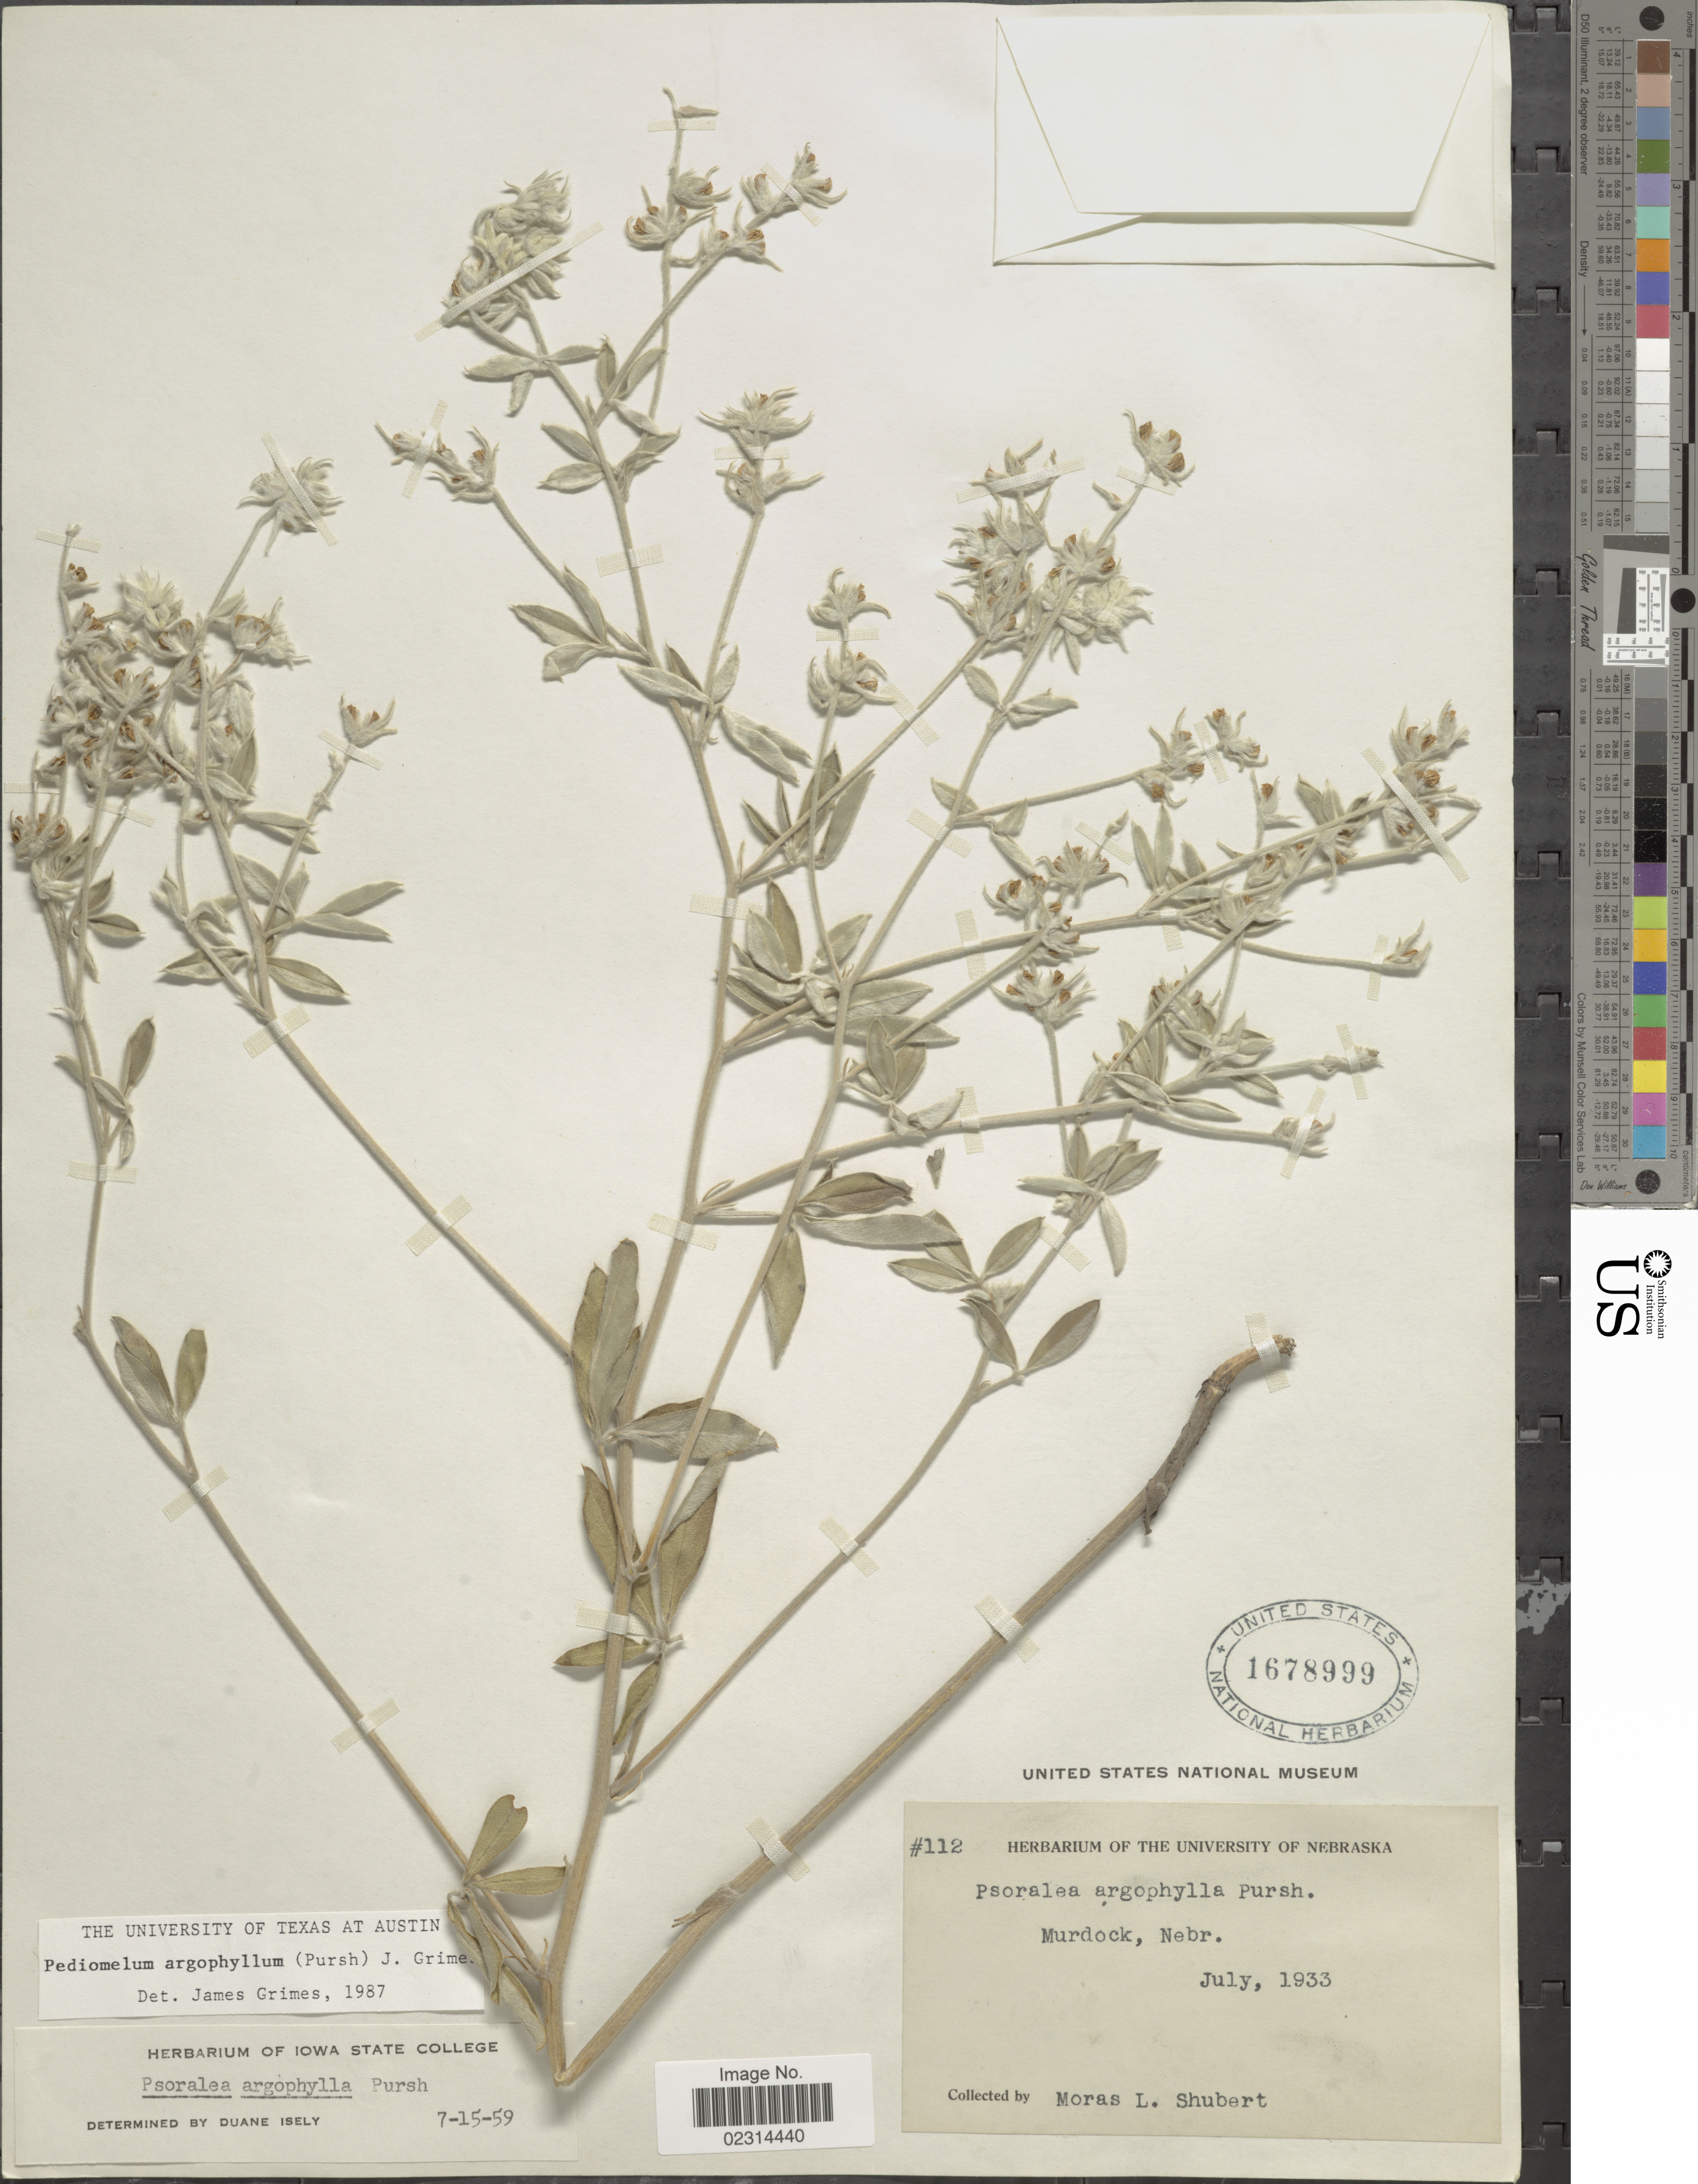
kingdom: Plantae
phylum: Tracheophyta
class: Magnoliopsida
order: Fabales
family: Fabaceae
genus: Pediomelum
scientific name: Pediomelum argophyllum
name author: (Pursh) J.W. Grimes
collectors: M. Shubert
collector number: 112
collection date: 1933-07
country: United States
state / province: Nebraska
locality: Murdock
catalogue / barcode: US 1678999